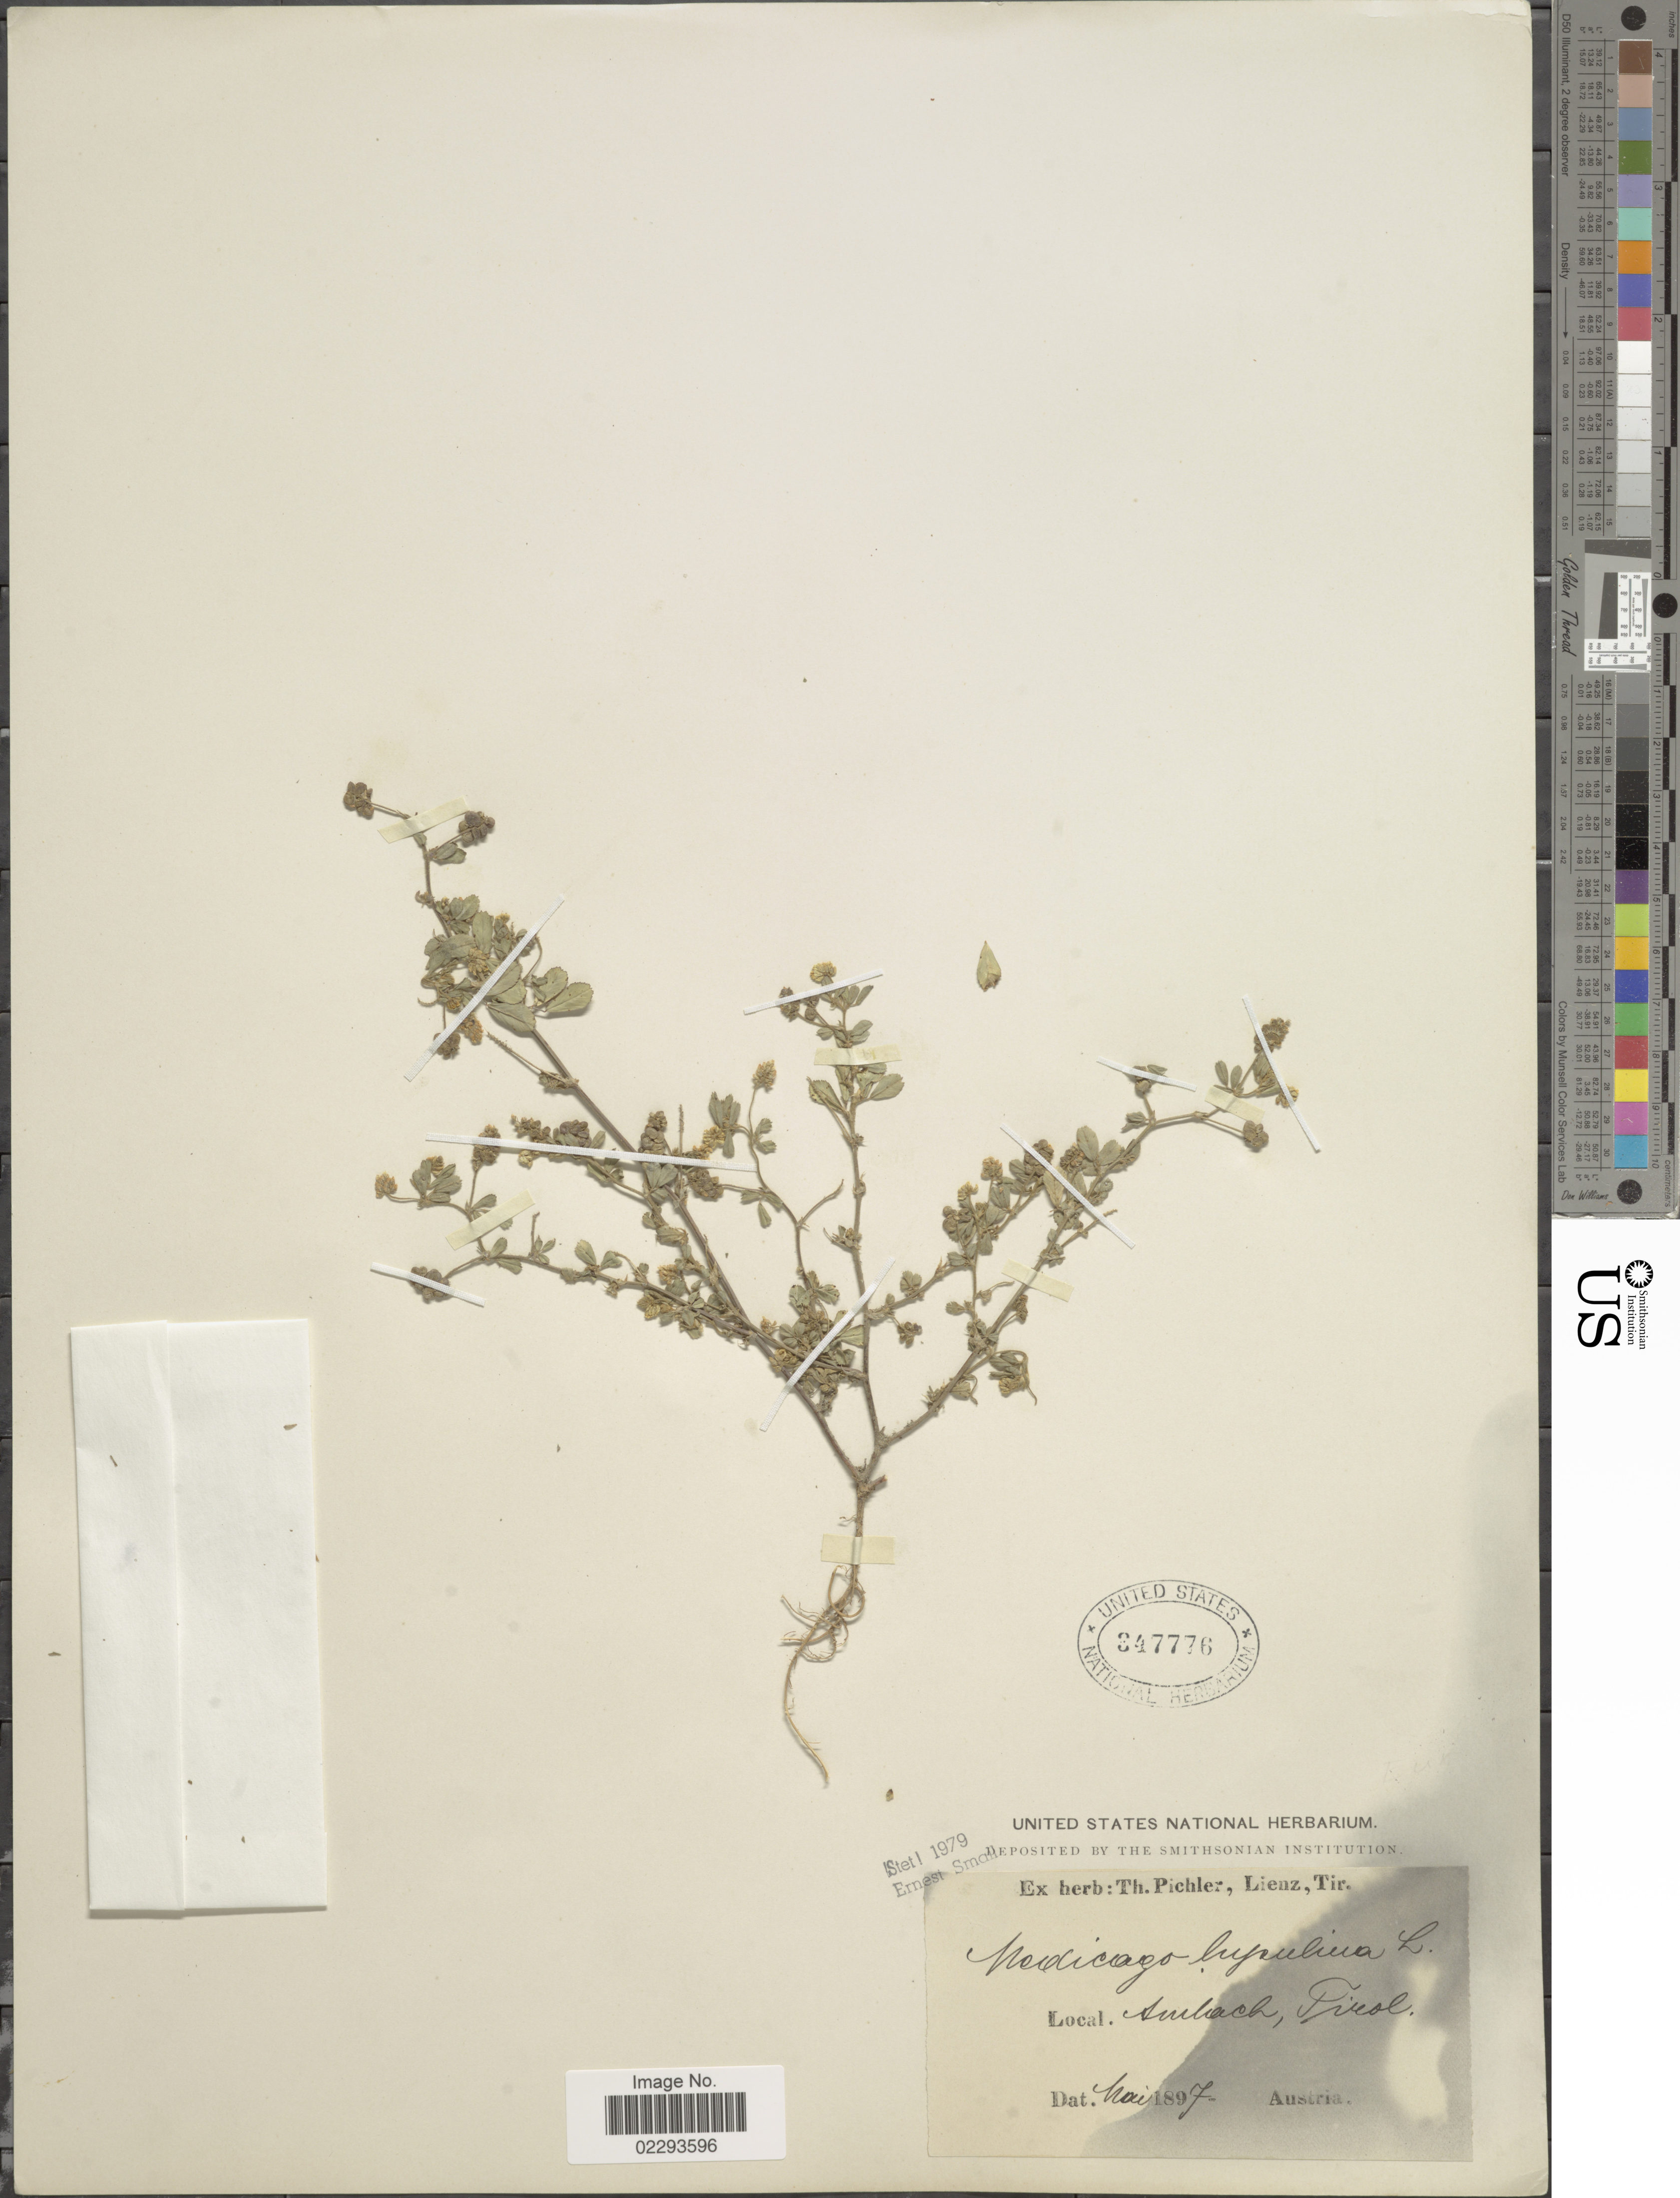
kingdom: Plantae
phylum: Tracheophyta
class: Magnoliopsida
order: Fabales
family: Fabaceae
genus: Medicago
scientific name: Medicago lupulina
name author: L.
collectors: ex herb. T. Pichler & Lienz, T.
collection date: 1897-05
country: Austria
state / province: Tirol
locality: Ambach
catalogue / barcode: US 347776